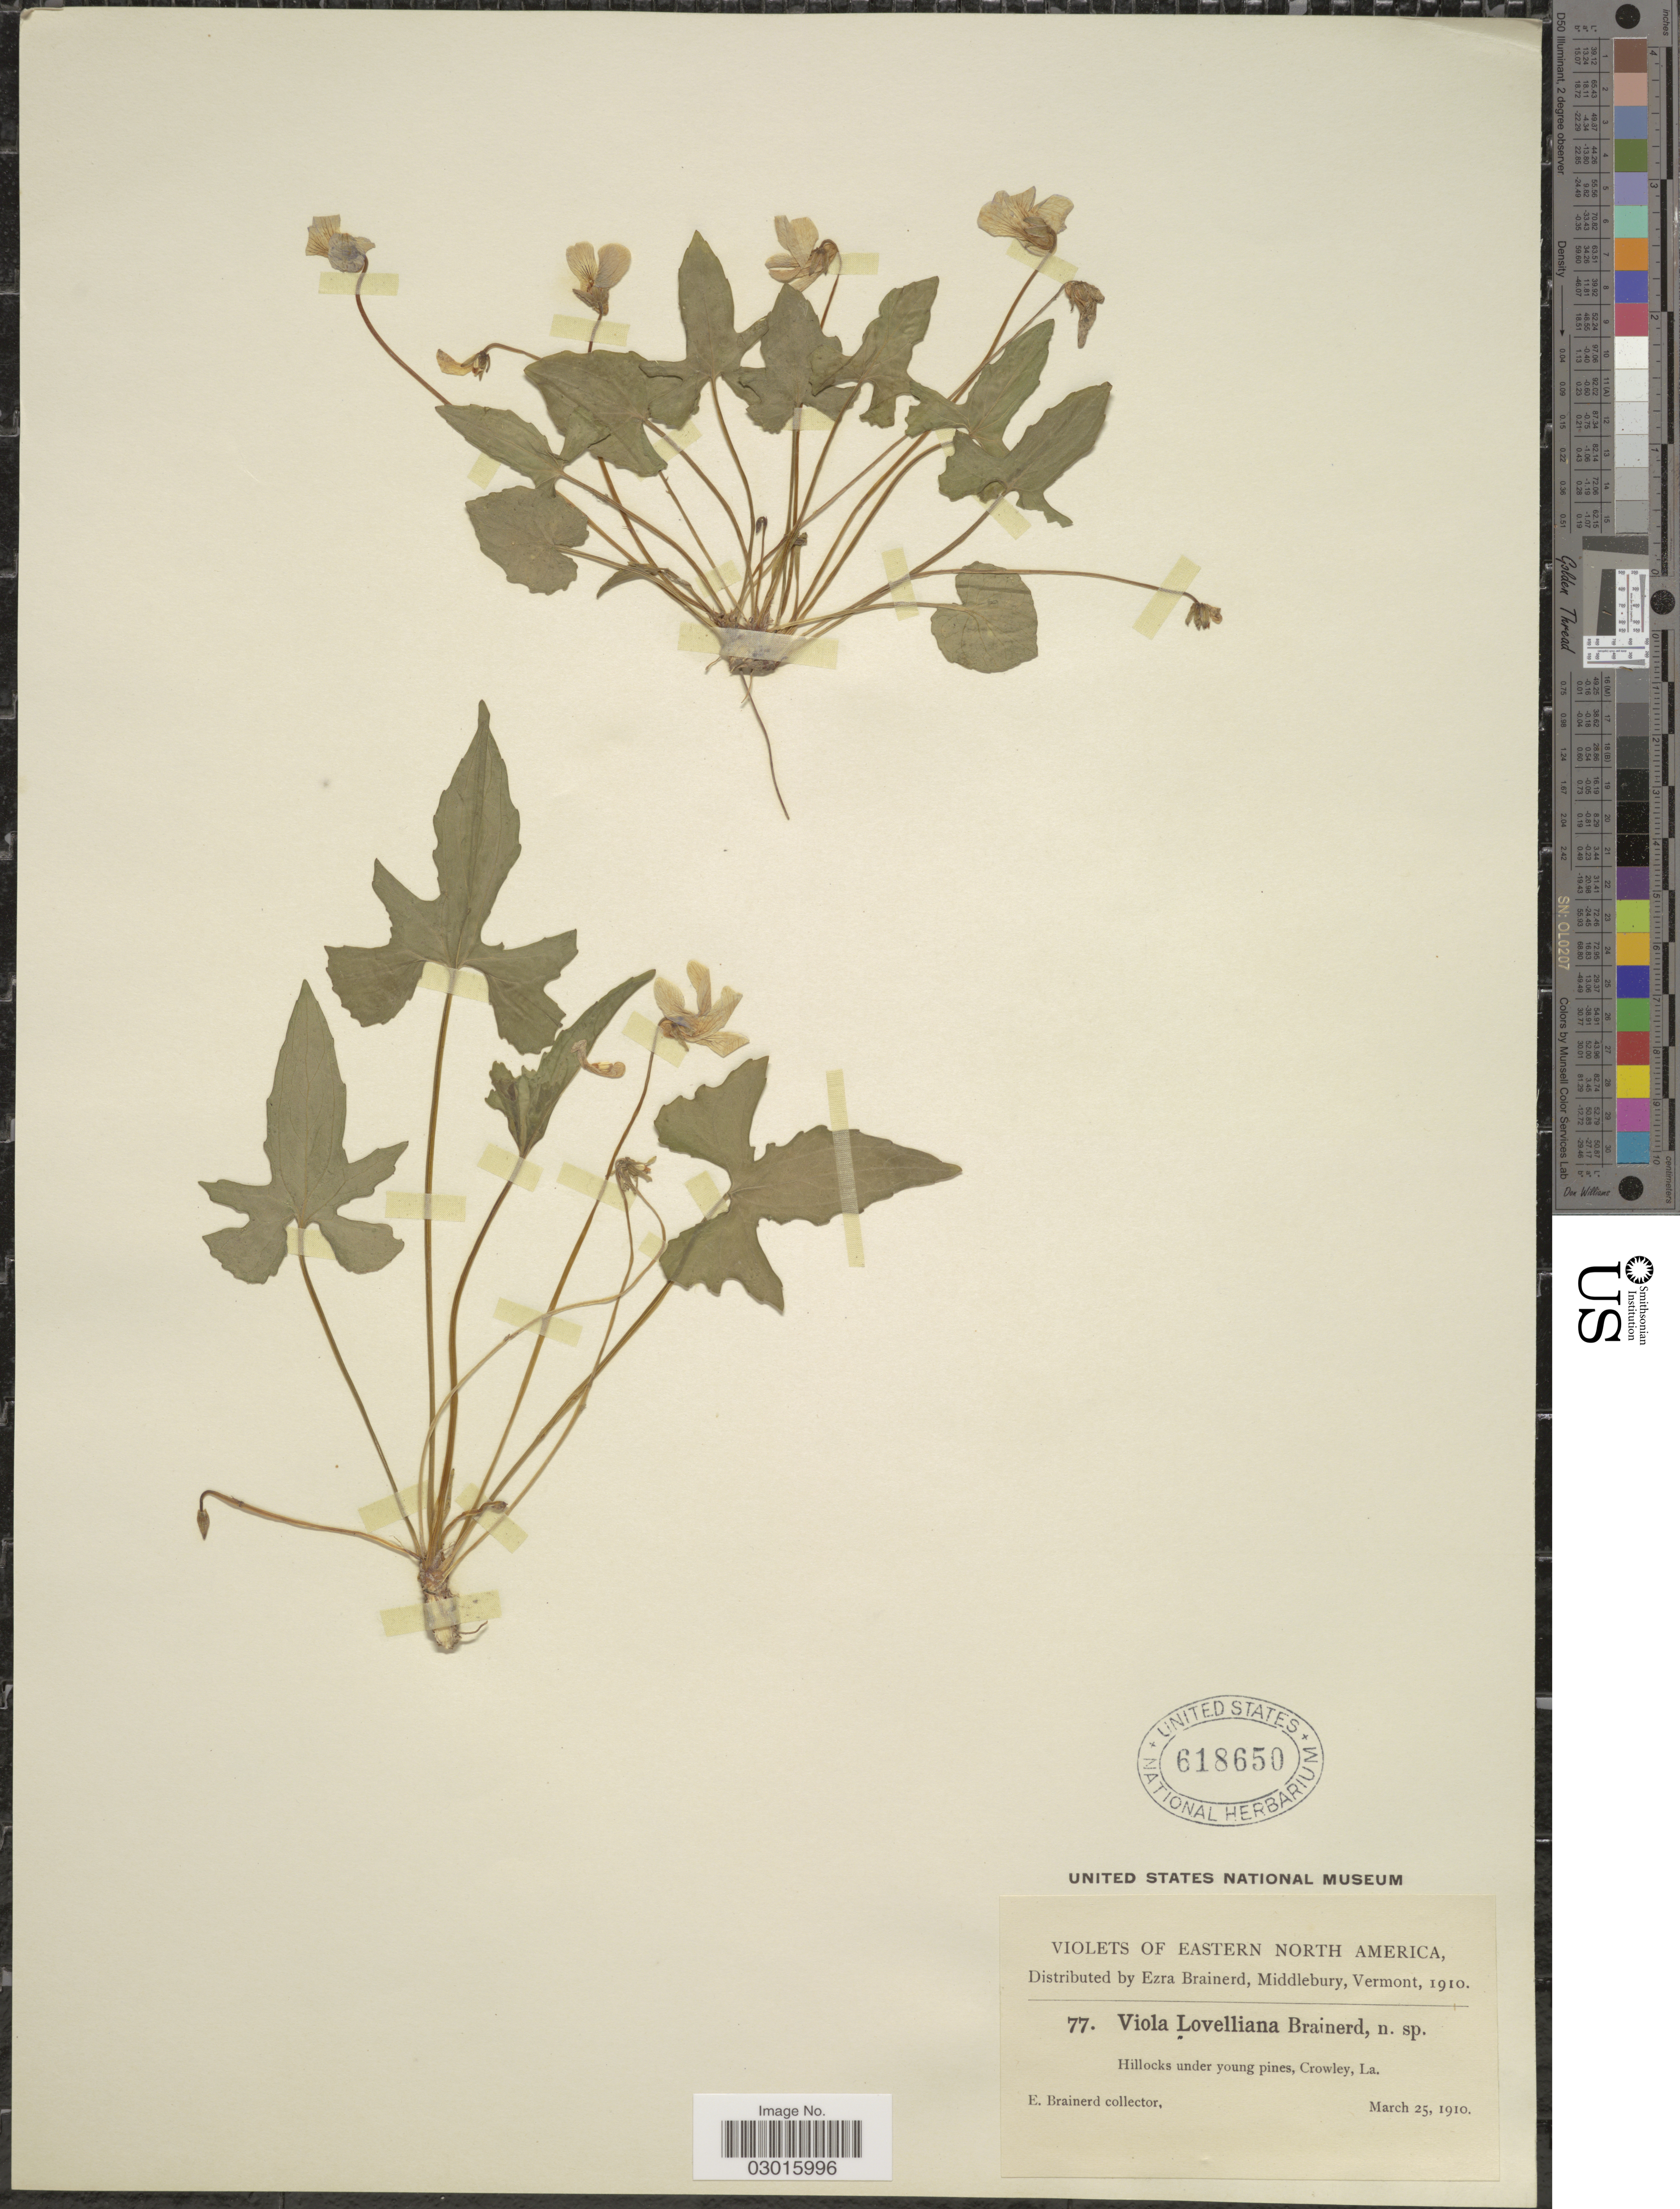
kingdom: Plantae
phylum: Tracheophyta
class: Magnoliopsida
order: Malpighiales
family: Violaceae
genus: Viola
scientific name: Viola lovelliana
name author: Brainerd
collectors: E. Brainerd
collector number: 77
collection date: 1910-03-25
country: United States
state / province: Louisiana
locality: Eastern North America, Hillocks under young pines, Crowley.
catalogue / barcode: US 618650